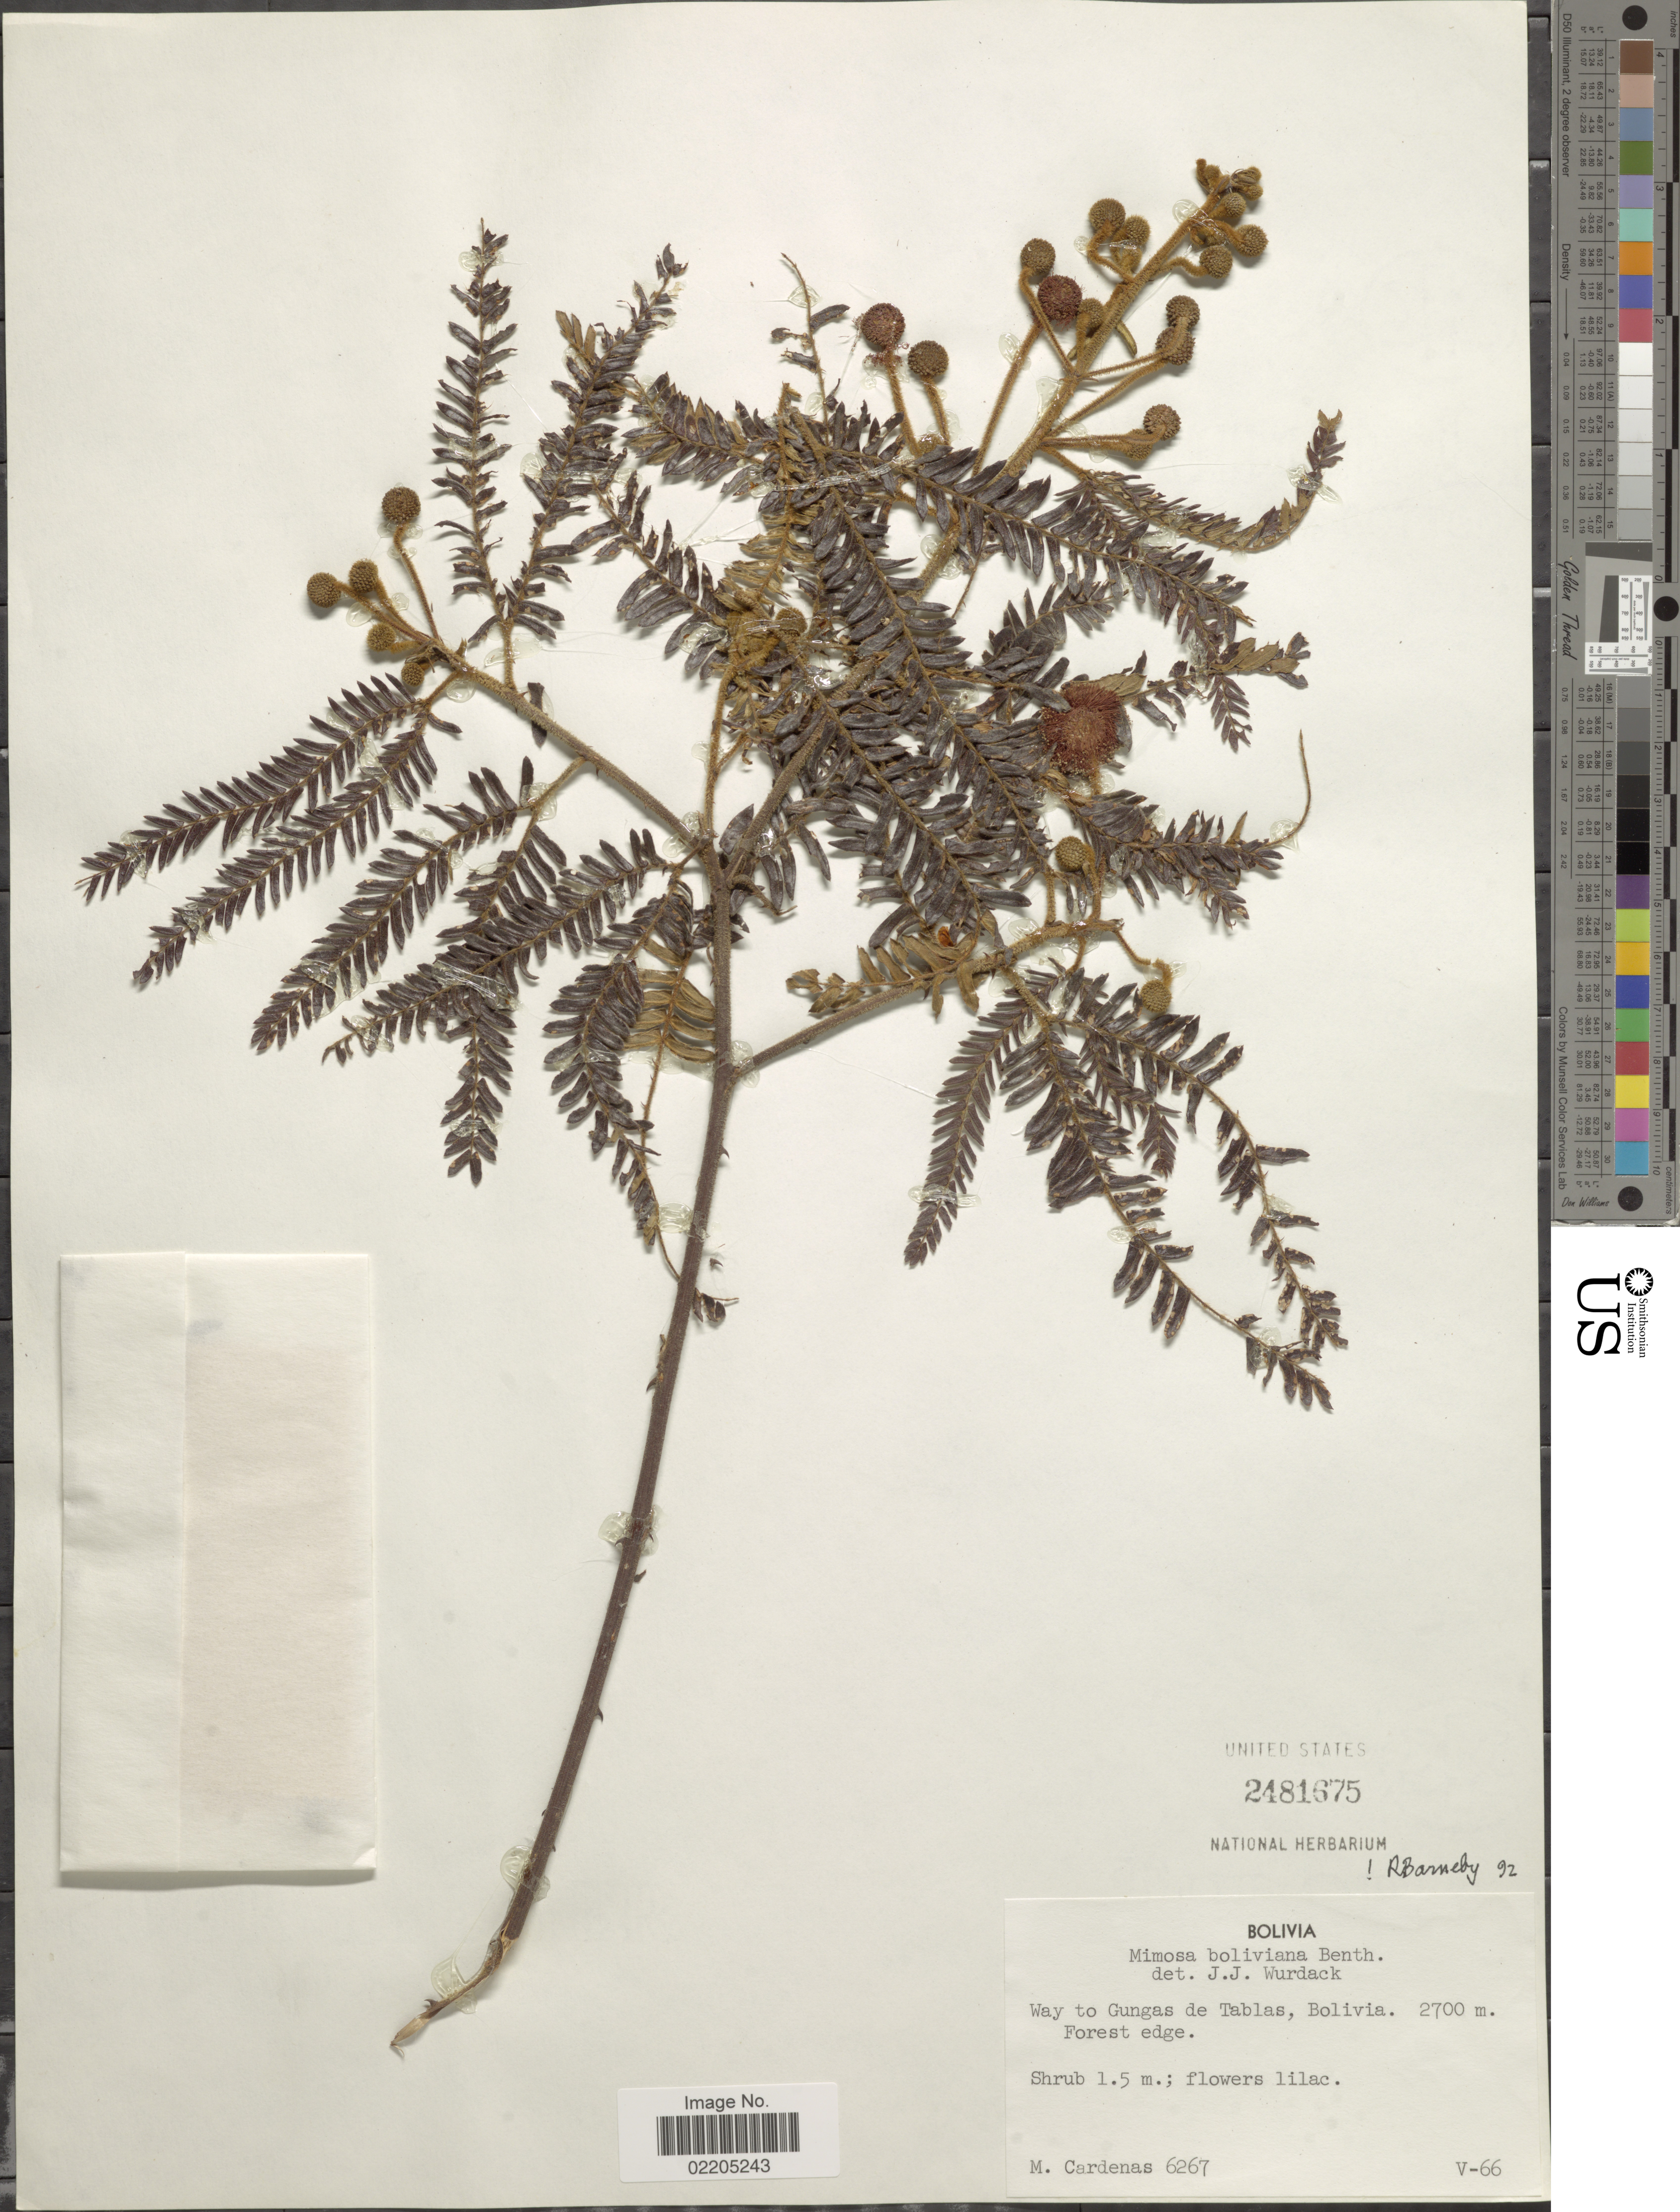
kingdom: Plantae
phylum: Tracheophyta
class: Magnoliopsida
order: Fabales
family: Fabaceae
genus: Mimosa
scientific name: Mimosa boliviana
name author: Benth.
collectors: M. Cárdenas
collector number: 6267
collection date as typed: Transcribed d/m/y: /5/66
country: Bolivia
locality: Way to Gungas de Tablas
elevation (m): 2700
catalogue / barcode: US 2481675